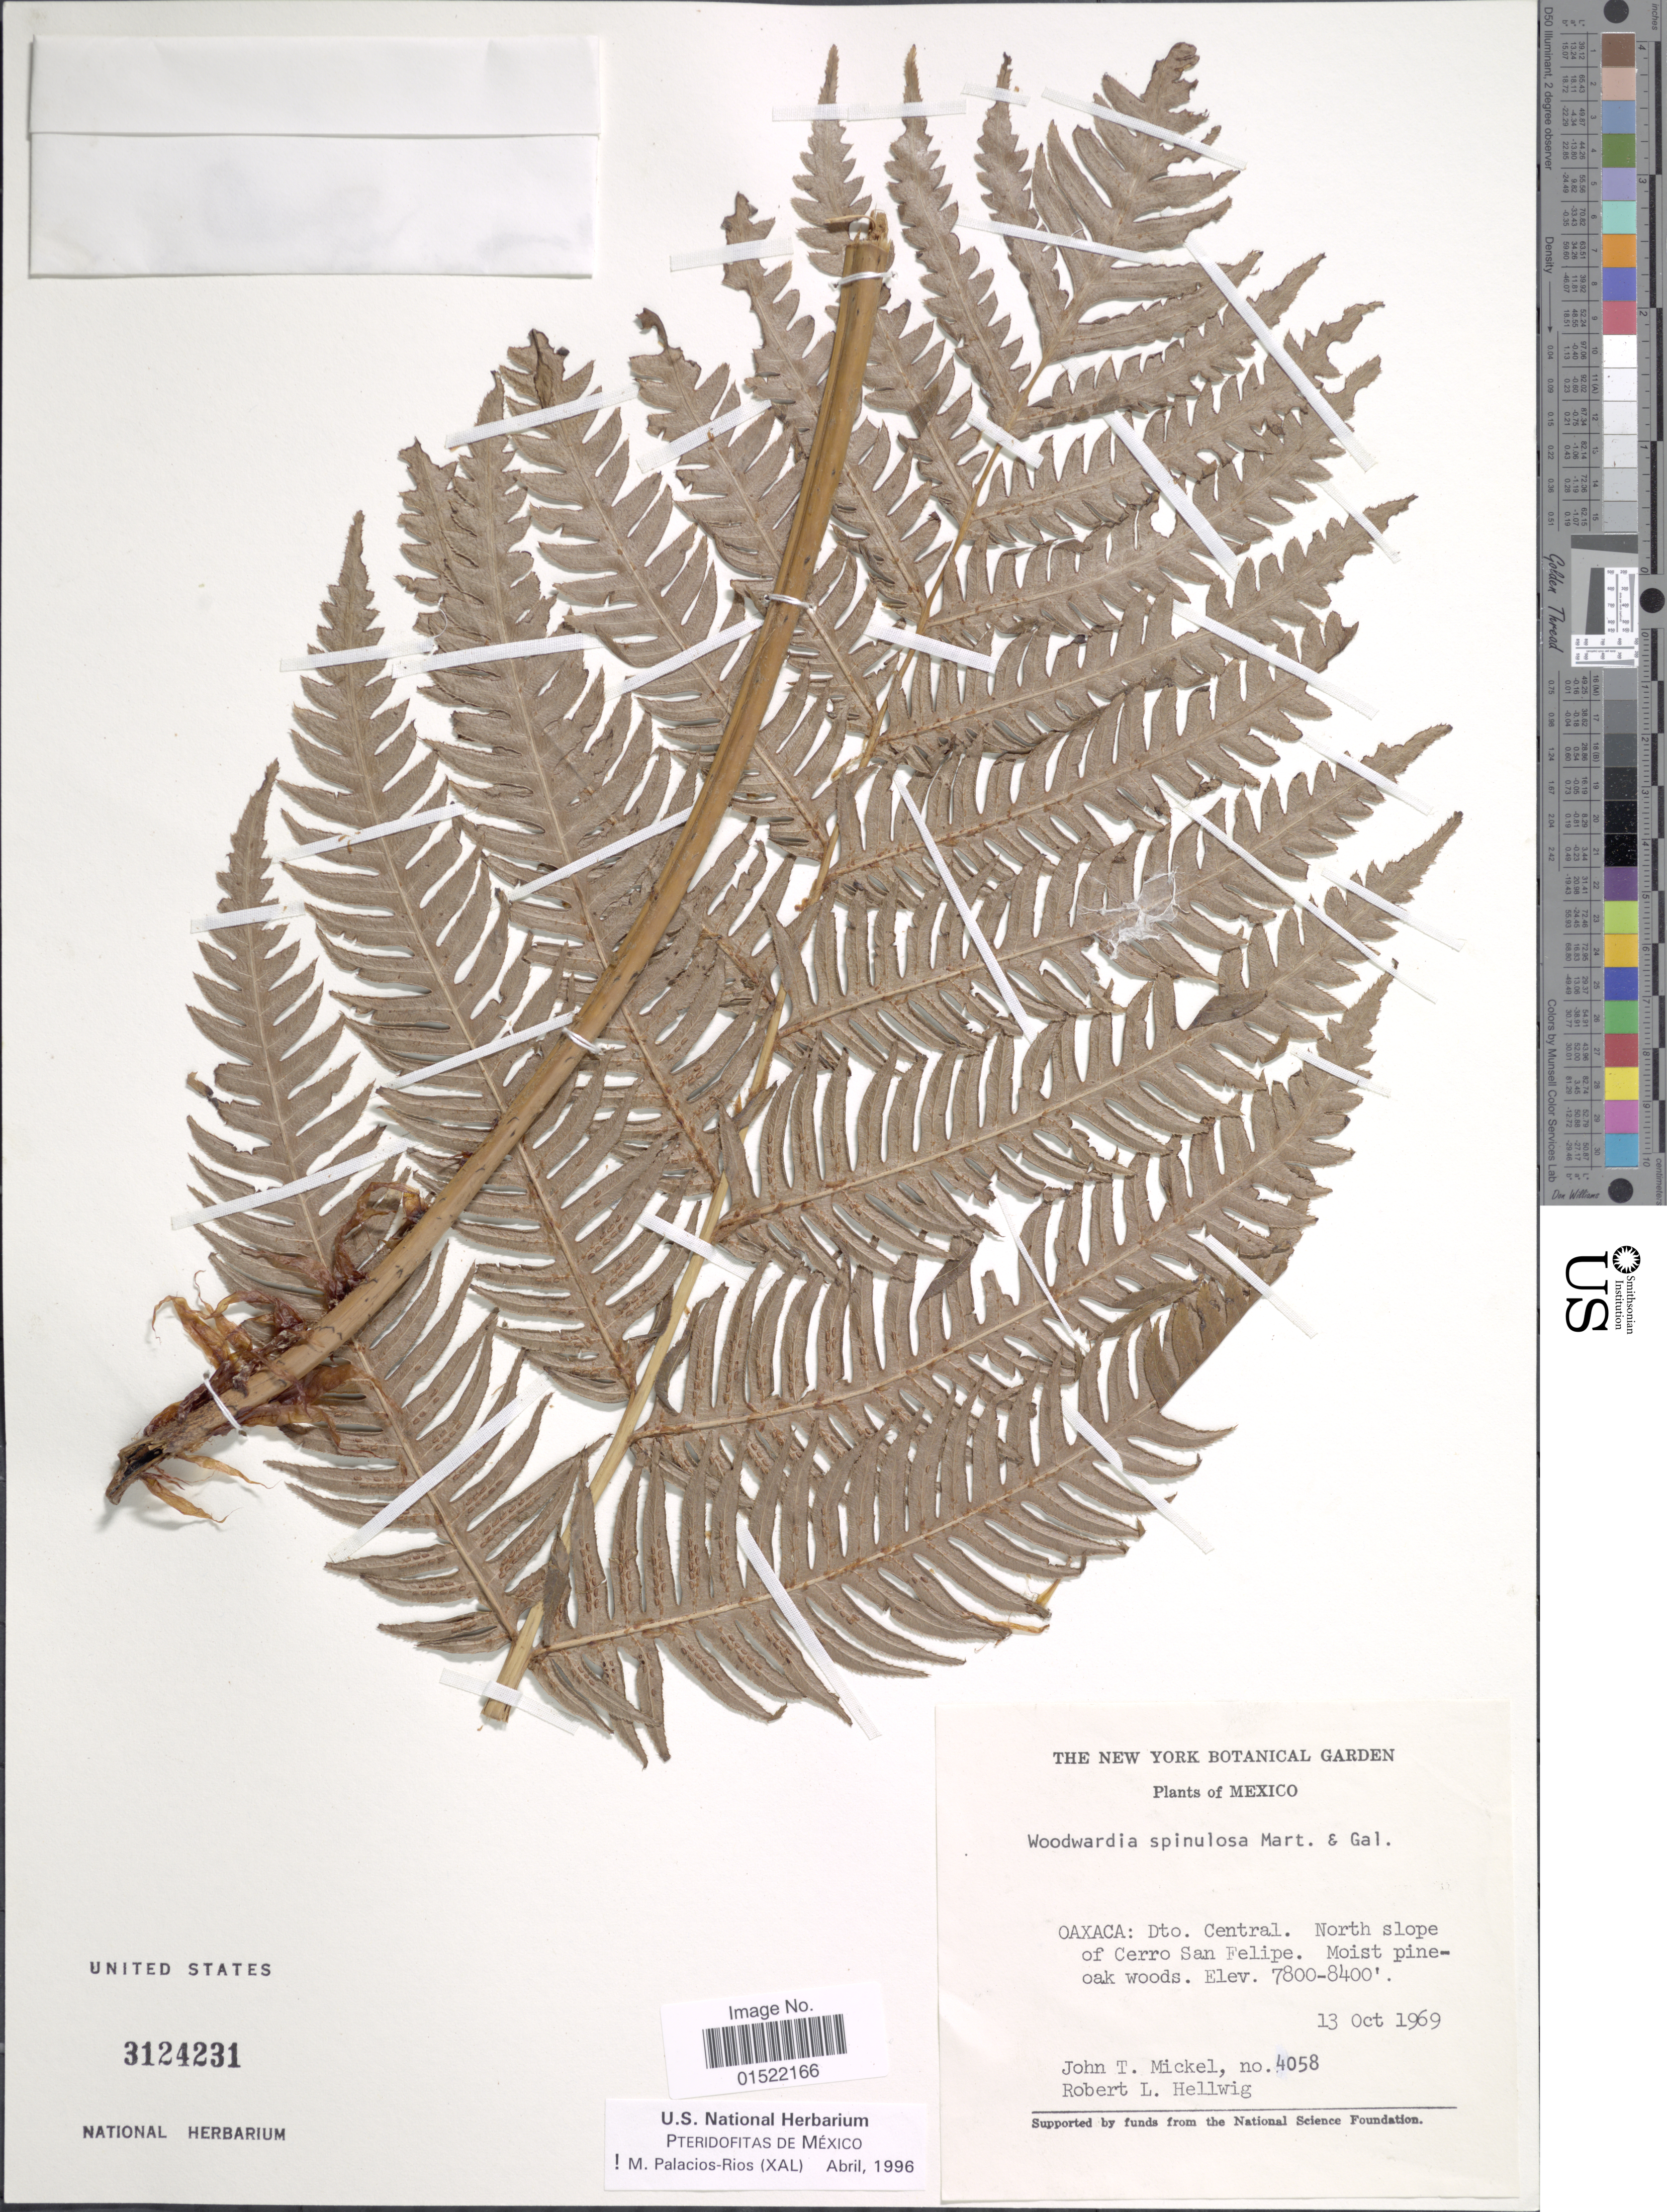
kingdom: Plantae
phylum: Tracheophyta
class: Polypodiopsida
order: Polypodiales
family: Blechnaceae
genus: Woodwardia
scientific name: Woodwardia spinulosa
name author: M. Martens & Galeotti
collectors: J. T. Mickel & R. Hellwig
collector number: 4058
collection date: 1969-10-13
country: Mexico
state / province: Oaxaca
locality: Oaxaca: Dto. Central, North slope of Cerro San Felipe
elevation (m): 2377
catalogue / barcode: US 3124231